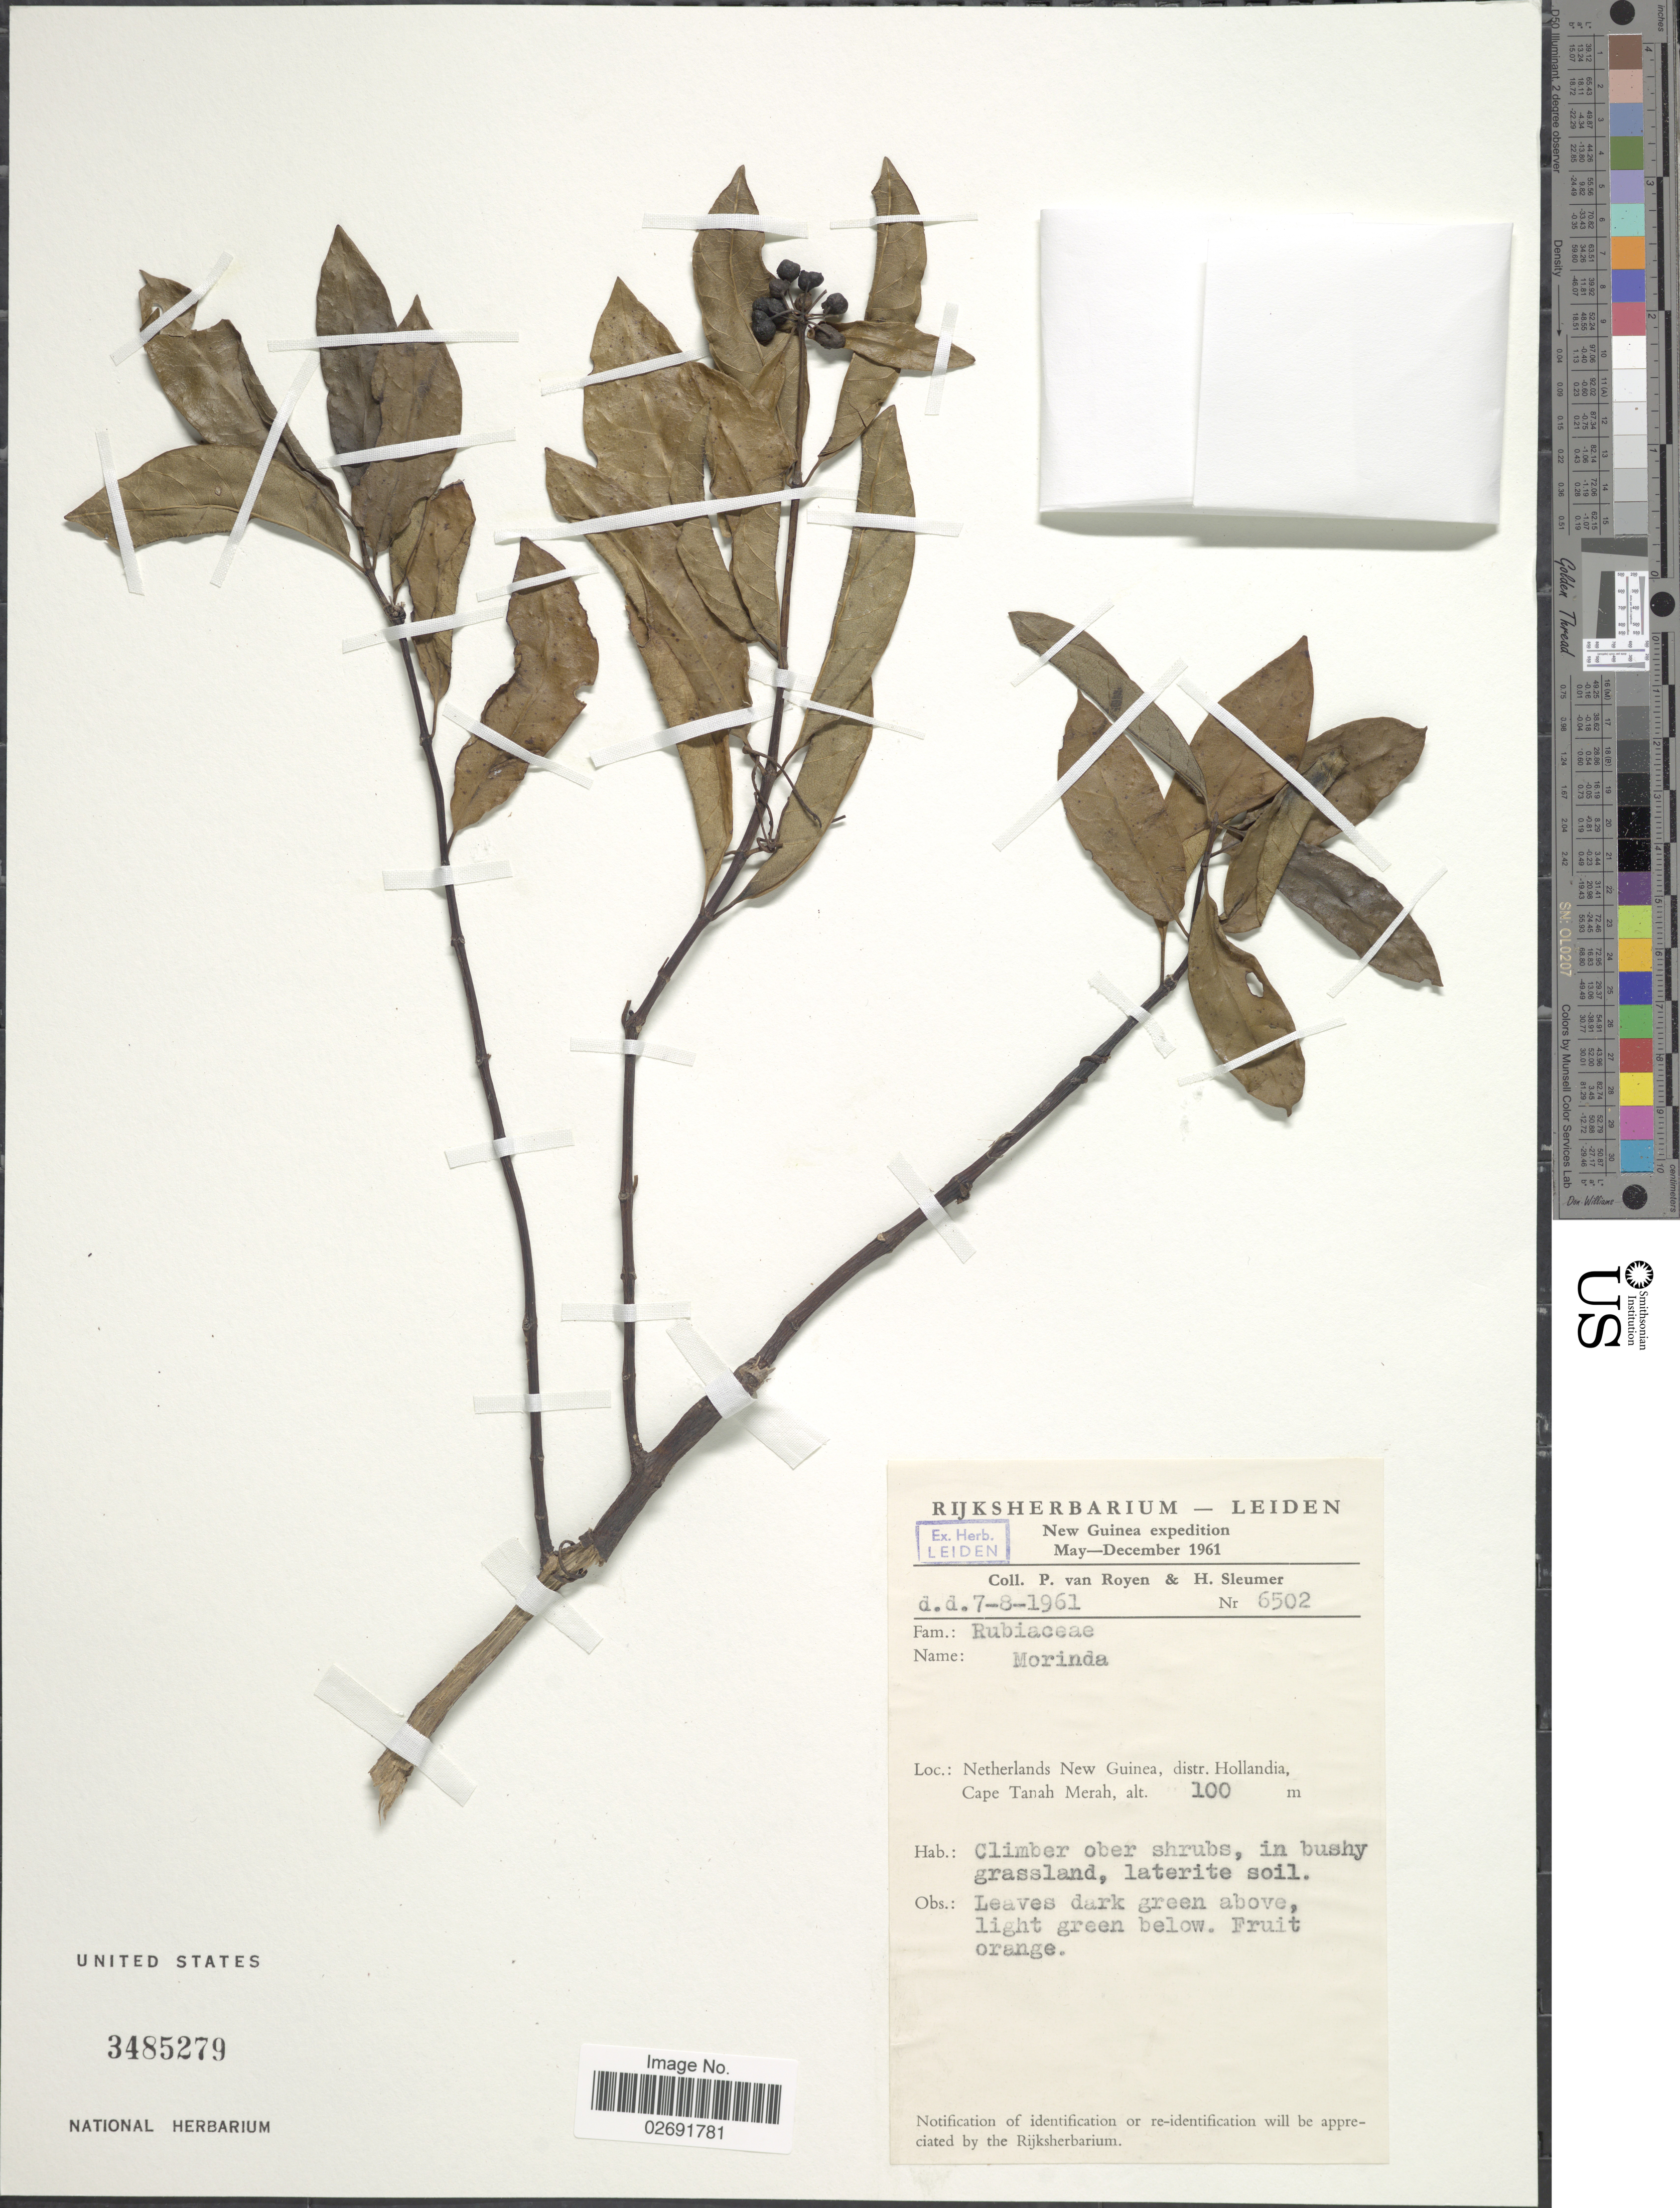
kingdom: Plantae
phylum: Tracheophyta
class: Magnoliopsida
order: Gentianales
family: Rubiaceae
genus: Gynochthodes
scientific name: Gynochthodes sp.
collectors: P. van Royen & H. O. Sleumer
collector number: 6502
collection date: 1961-08-07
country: Indonesia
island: New Guinea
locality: New Guinea. Netherlands New Guinea, distr. Hollandia, Cape Tanah Merah.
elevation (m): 100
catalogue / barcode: US 3485279